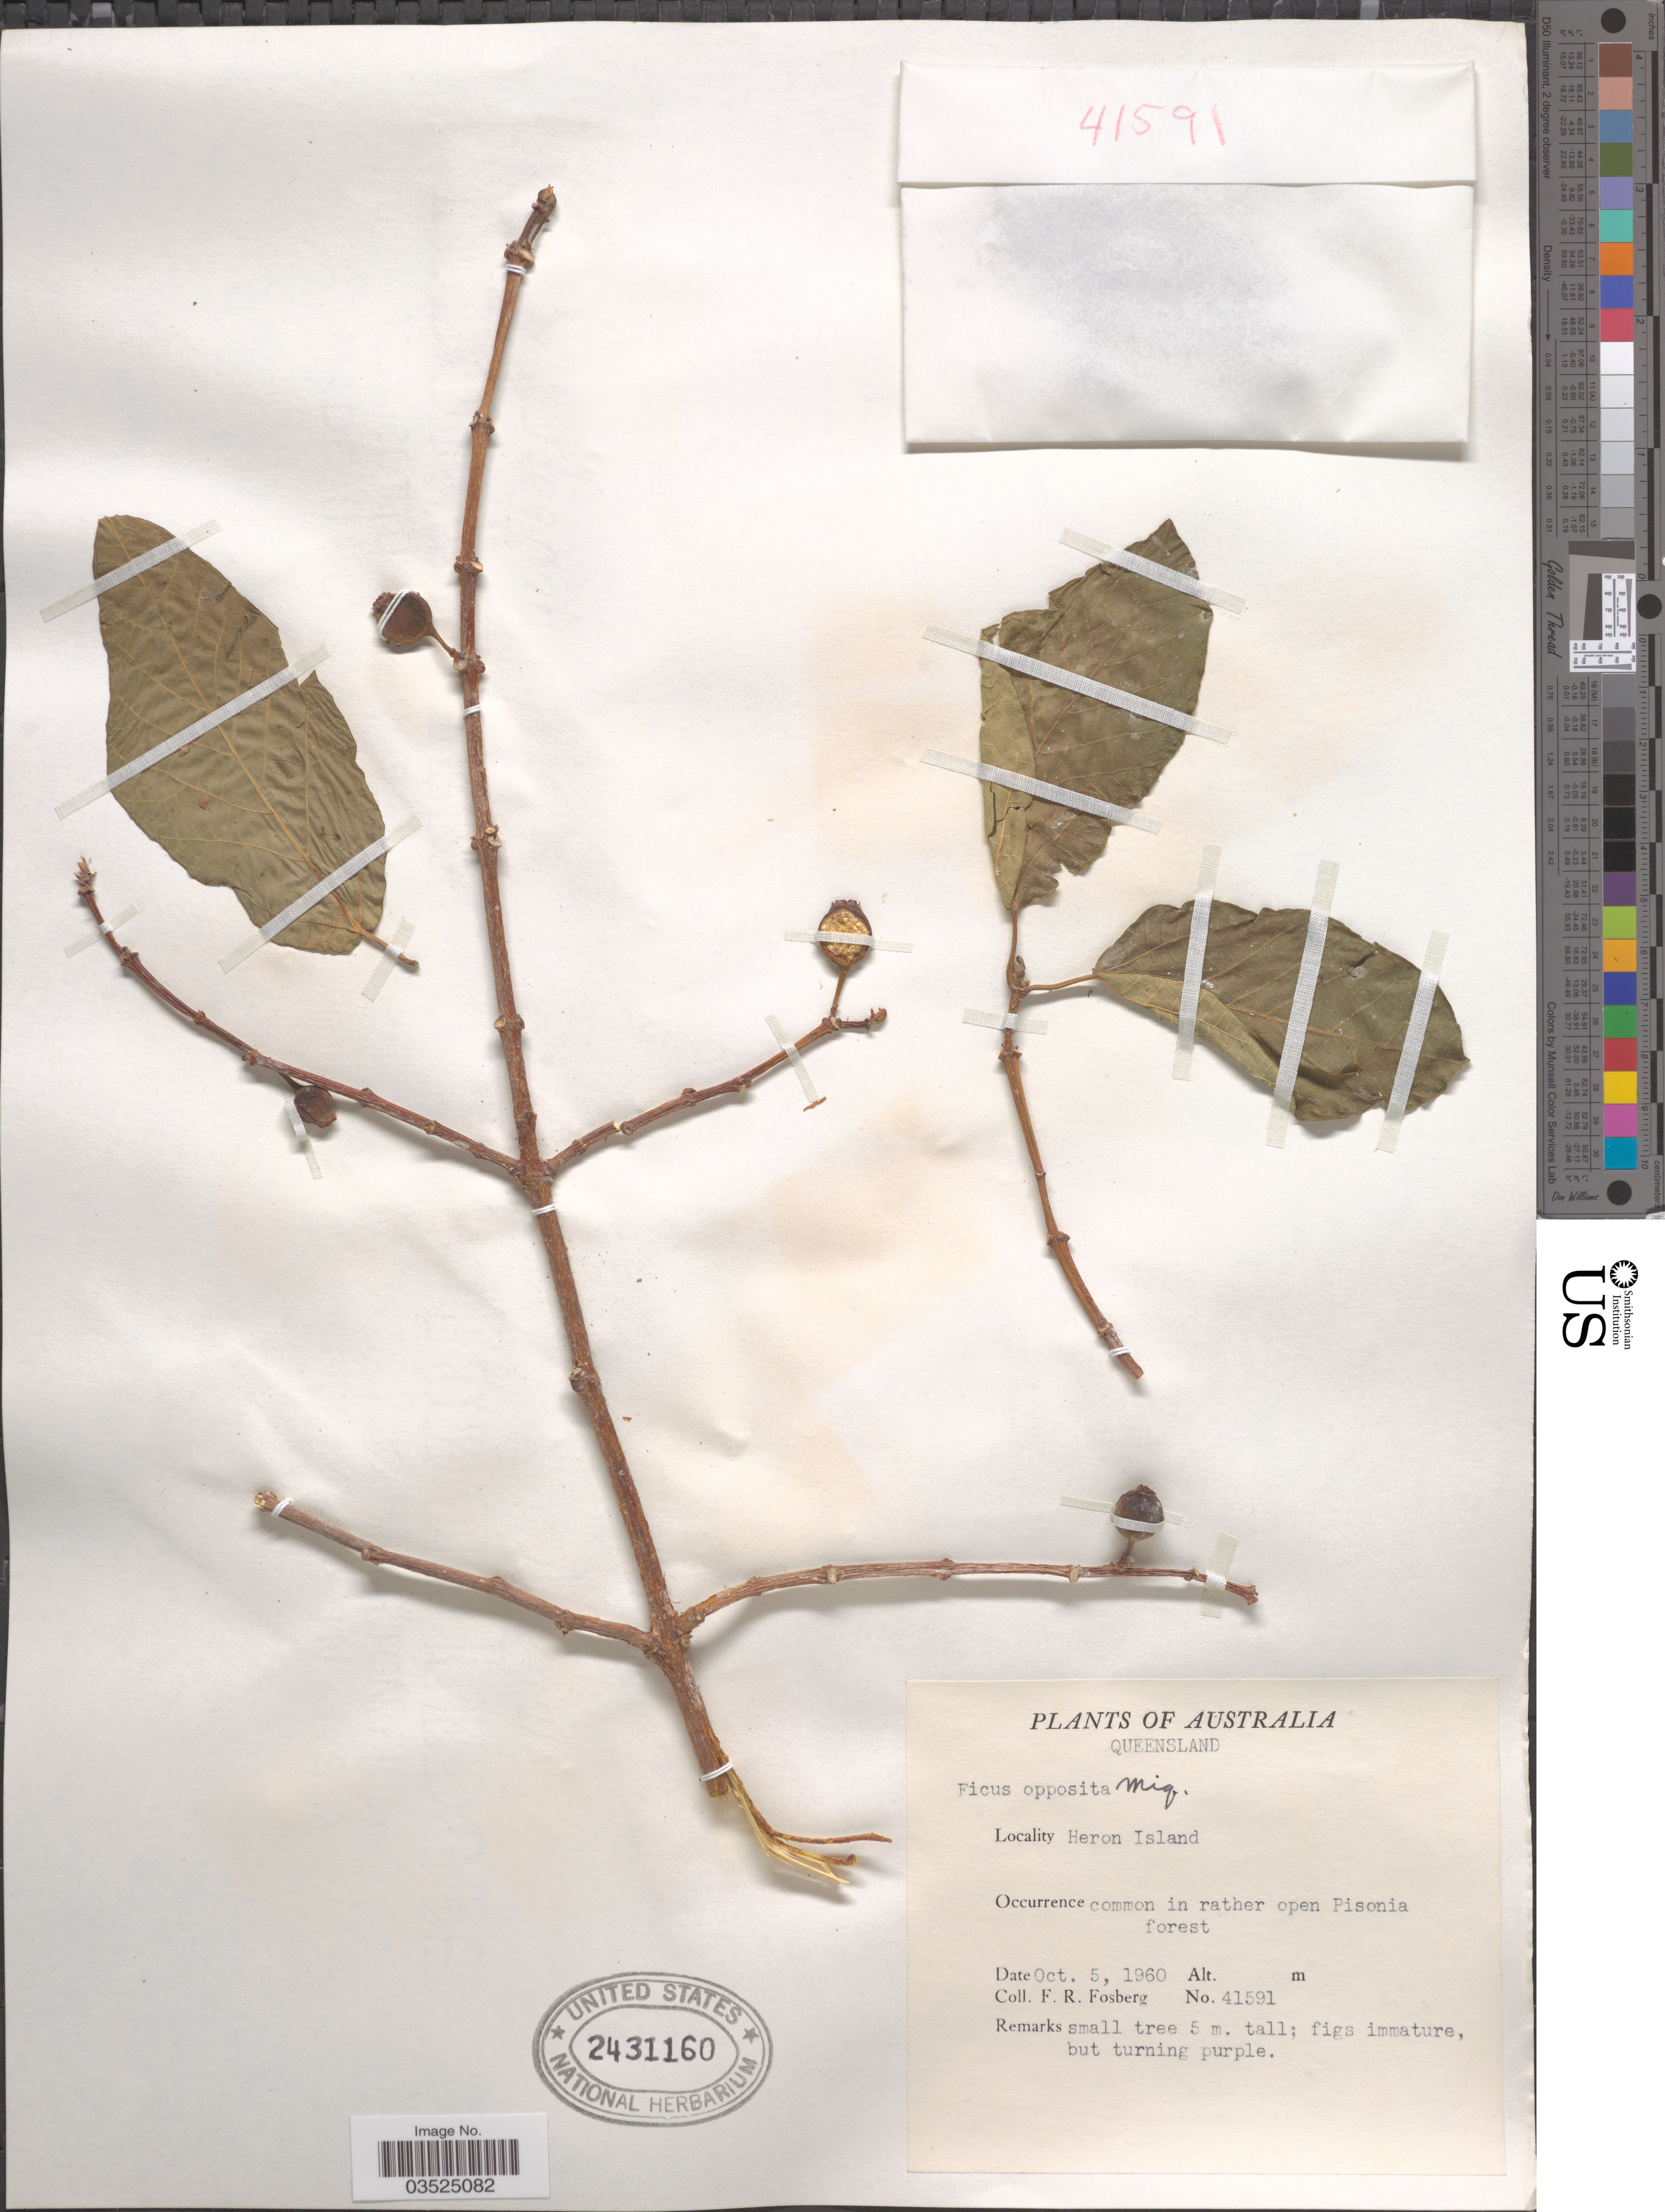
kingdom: Plantae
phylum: Tracheophyta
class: Magnoliopsida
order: Rosales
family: Moraceae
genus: Ficus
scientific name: Ficus opposita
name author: Miq.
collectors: F. R. Fosberg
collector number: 41591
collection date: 1960-10-05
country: Australia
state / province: Queensland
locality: Heron Island. Common in rather open Pisonia forest.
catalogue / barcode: US 2431160